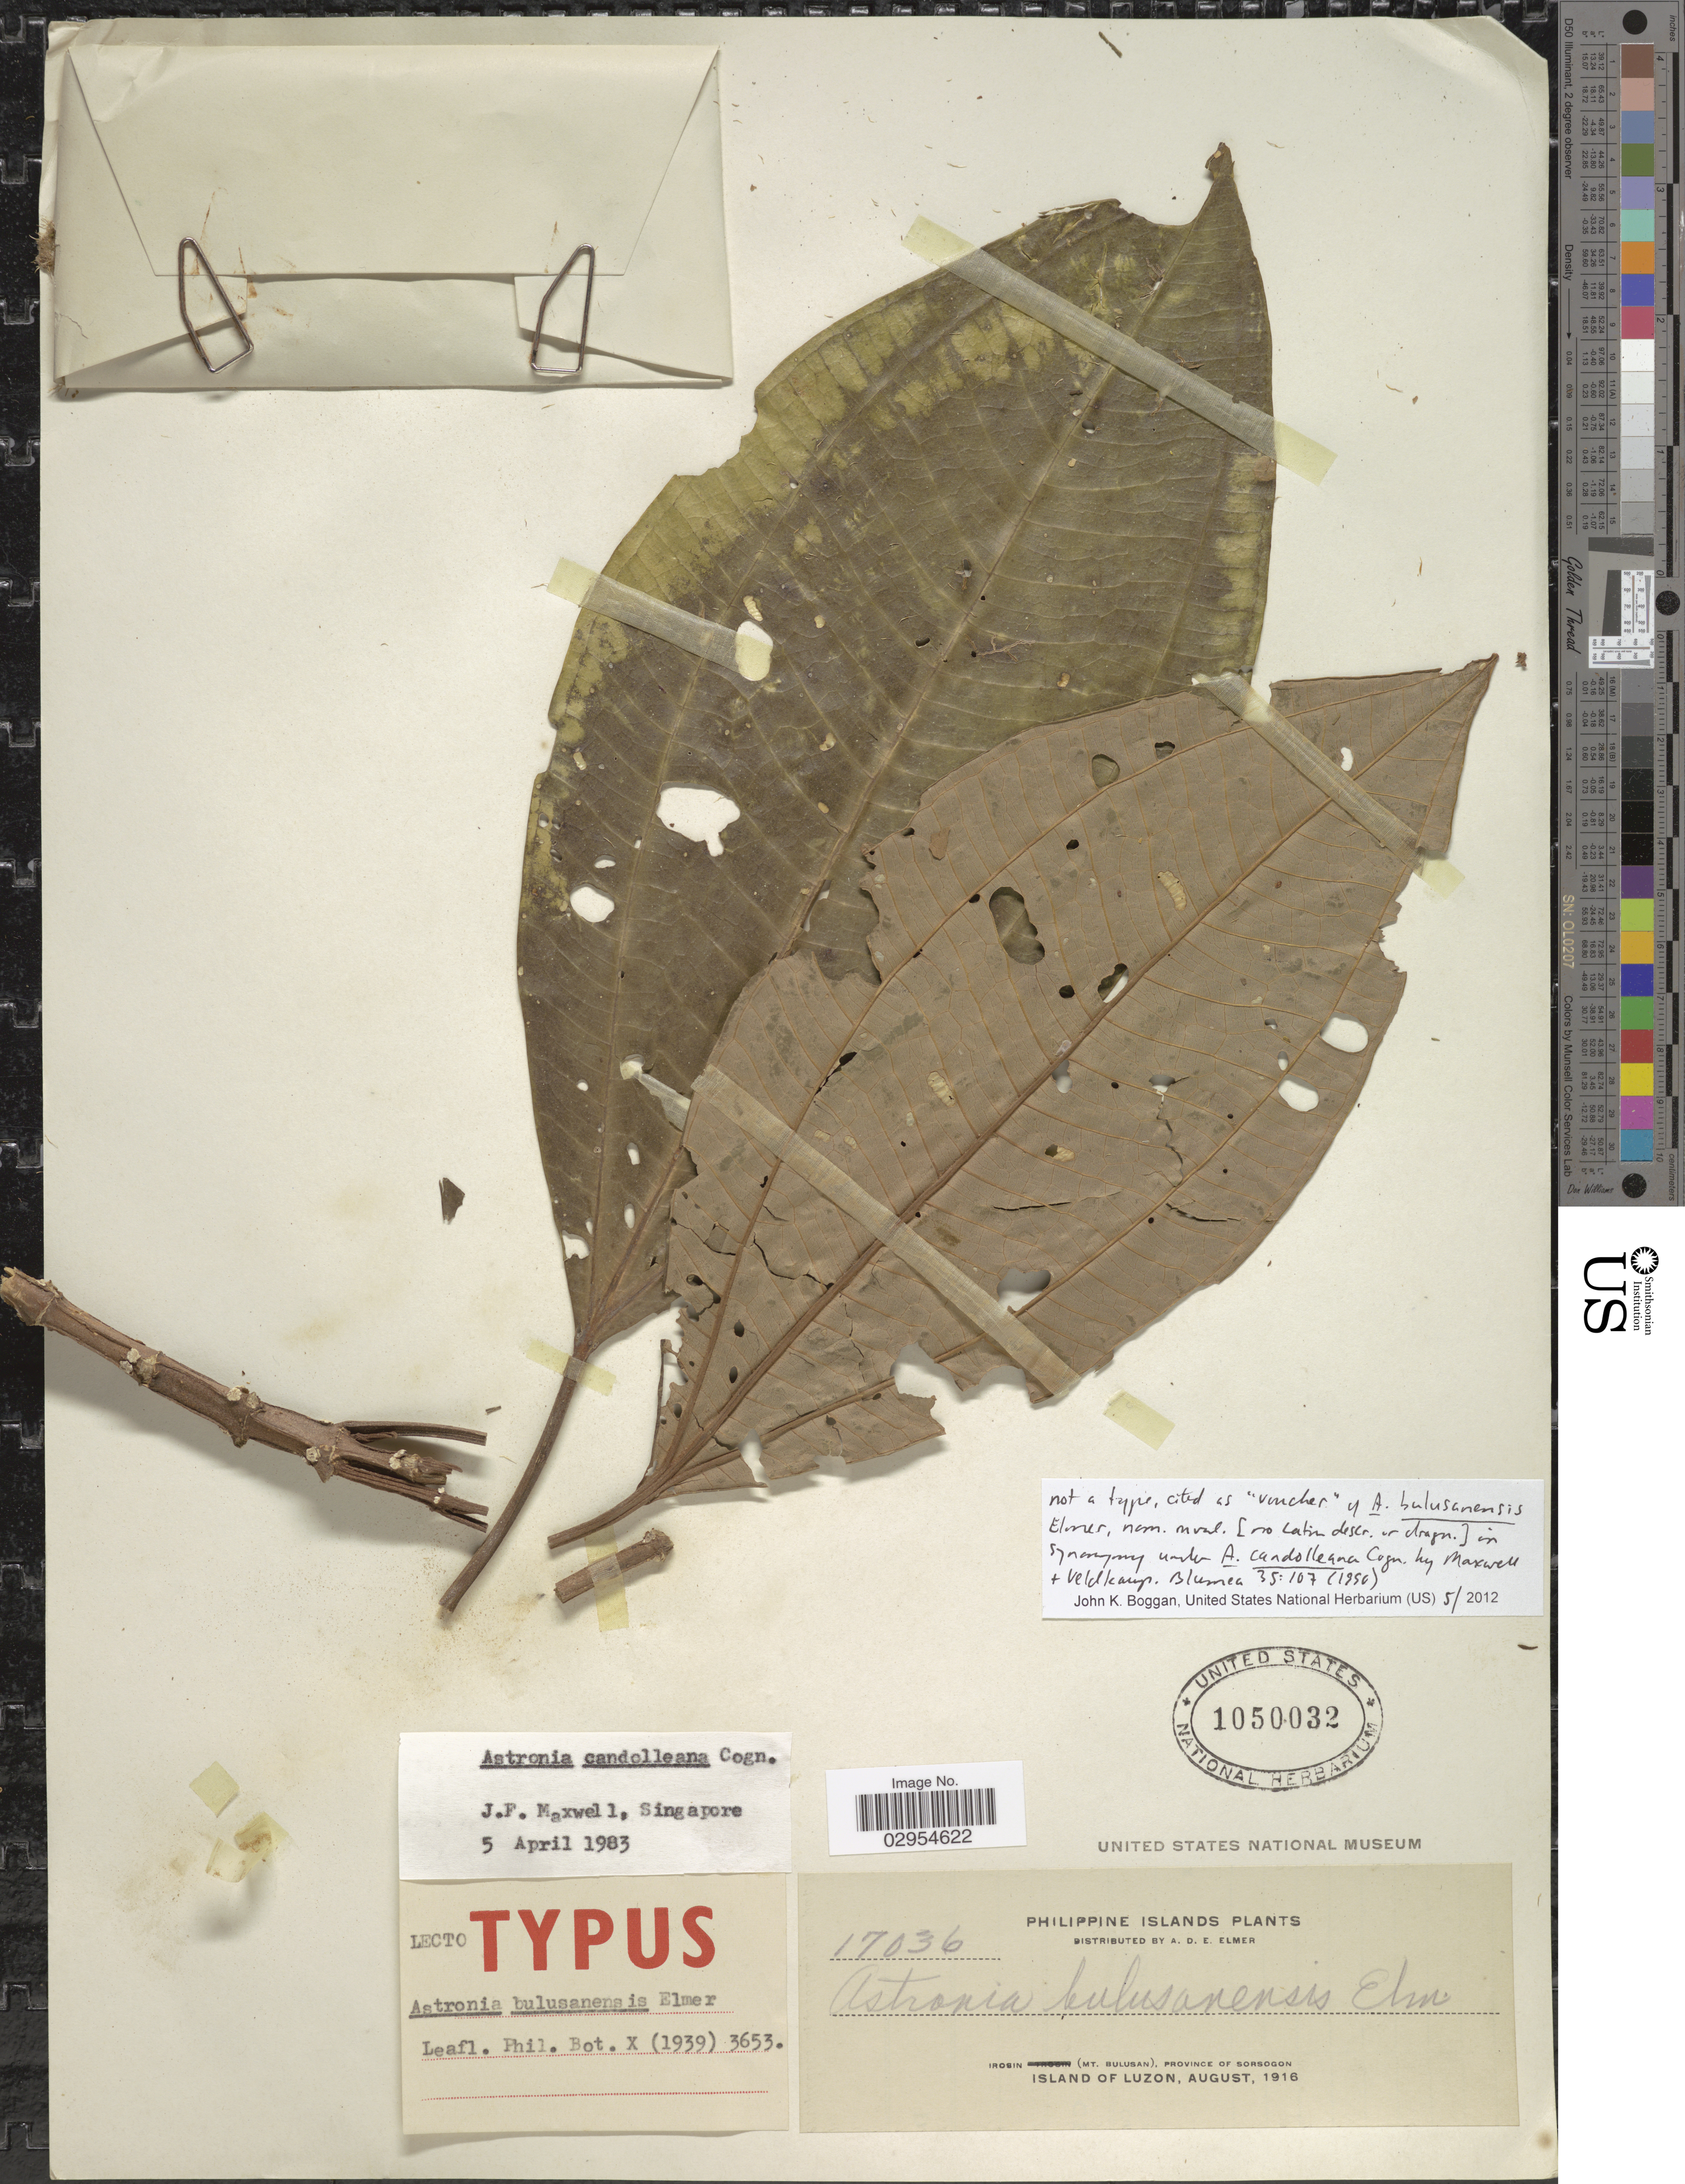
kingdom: Plantae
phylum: Tracheophyta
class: Magnoliopsida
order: Myrtales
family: Melastomataceae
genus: Astronia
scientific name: Astronia candolleana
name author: Cogn.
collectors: A. D. E. Elmer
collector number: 17036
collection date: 1916-08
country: Philippines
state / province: Bicol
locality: Irosin (Mt. Bulusan), province of Sorsogon. Island of Luzon.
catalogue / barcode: US 1050032